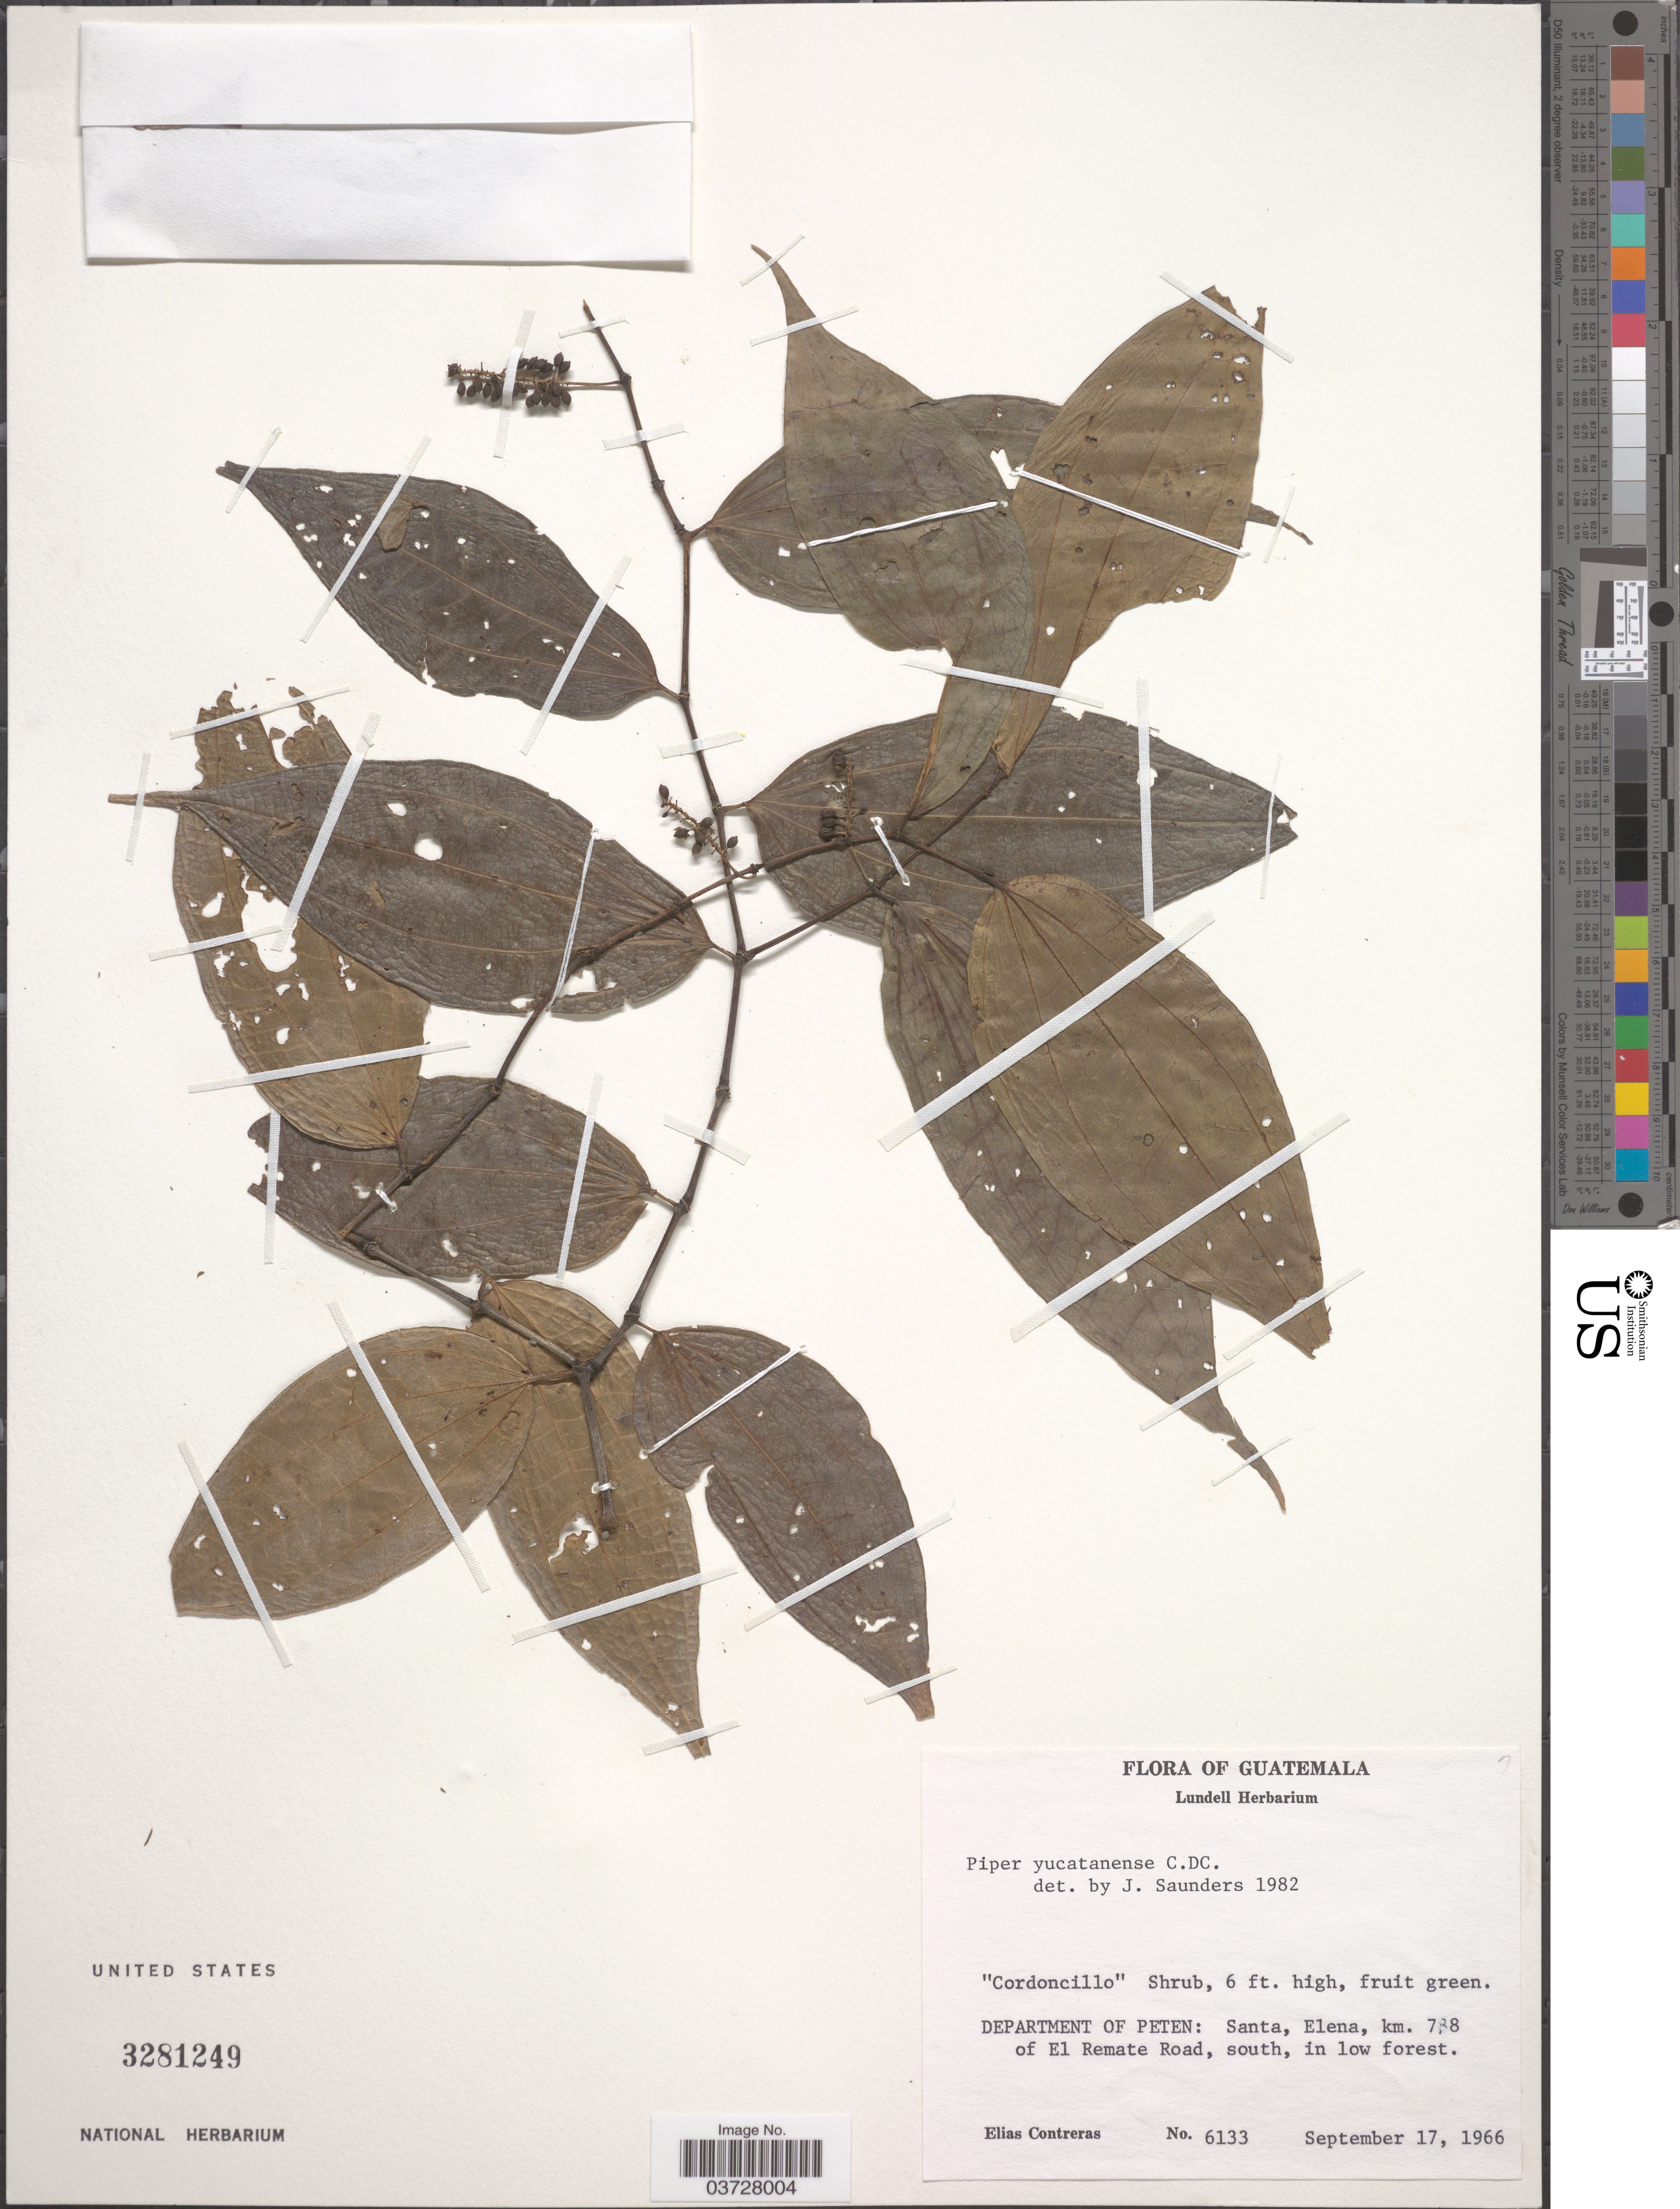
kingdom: Plantae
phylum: Tracheophyta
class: Magnoliopsida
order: Piperales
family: Piperaceae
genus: Piper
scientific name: Piper yucatanense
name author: DC.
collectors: E. Contreras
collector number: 6133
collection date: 1966-09-17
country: Guatemala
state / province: El Peten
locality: Department of Peten: Santa, Elena, km. 788 of El Remate Road, south.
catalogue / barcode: US 3281249